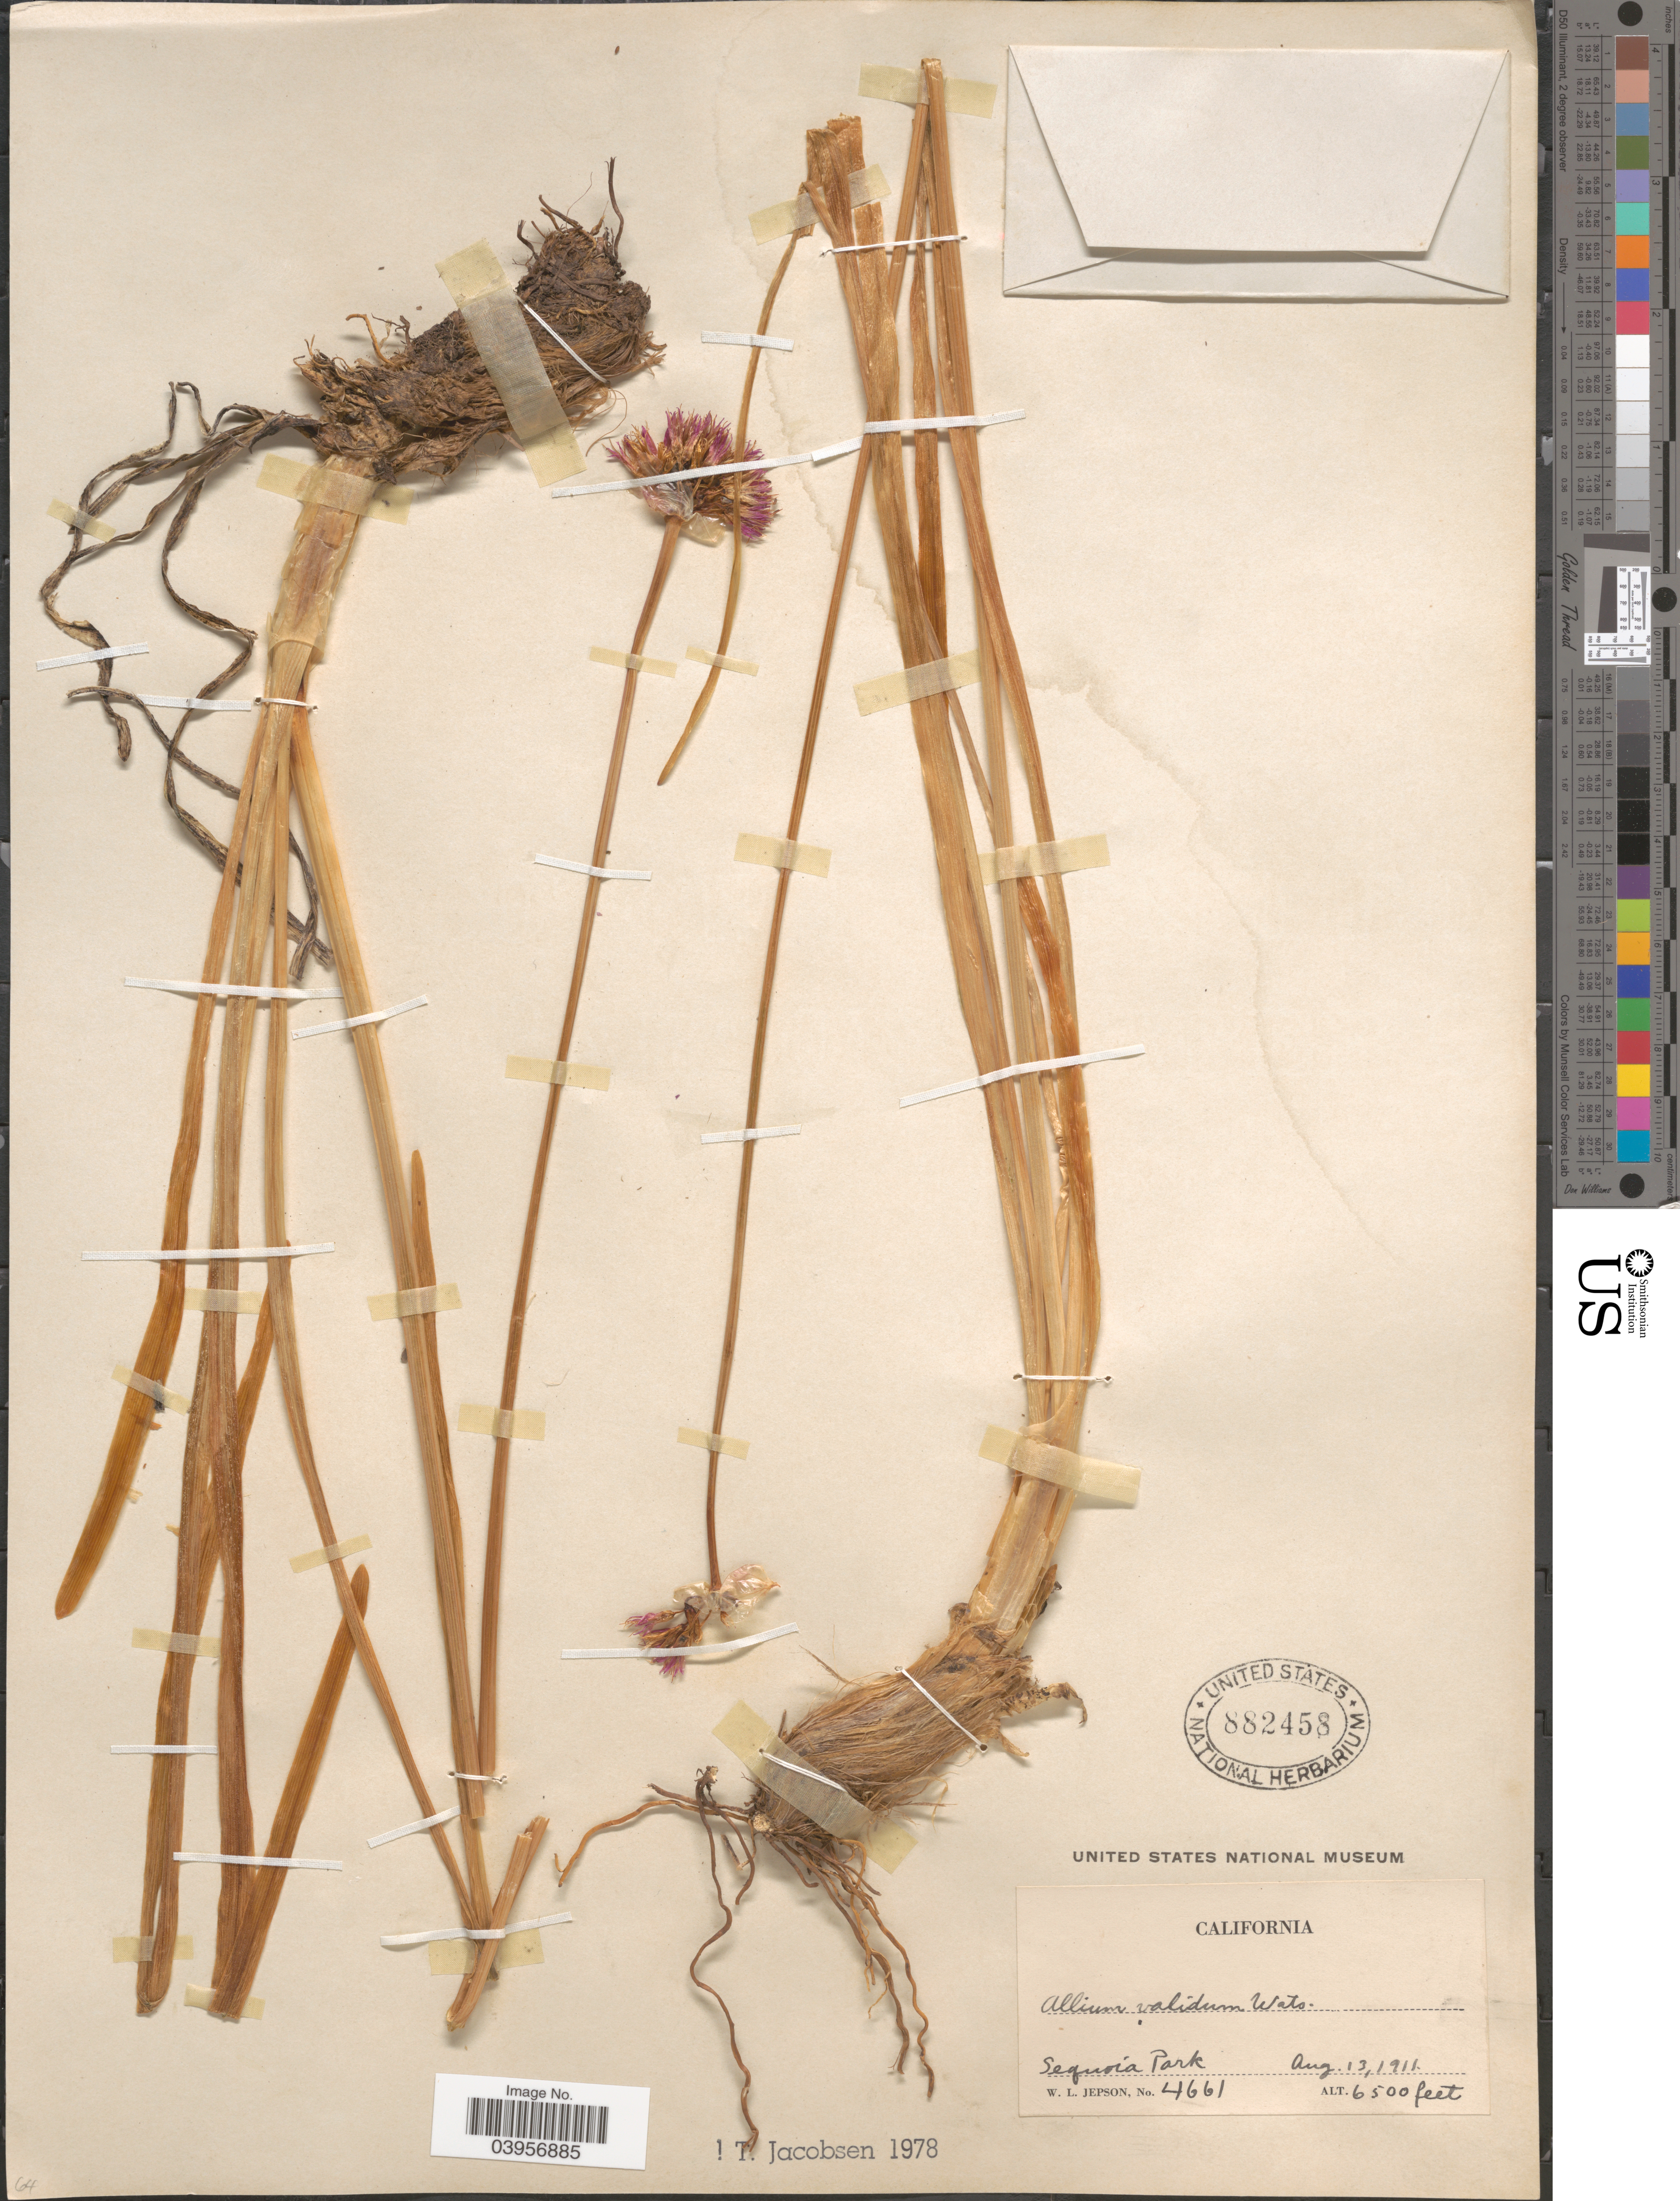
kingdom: Plantae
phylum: Tracheophyta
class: Liliopsida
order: Asparagales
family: Amaryllidaceae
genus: Allium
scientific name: Allium validum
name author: S. Watson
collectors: W. L. Jepson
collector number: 4661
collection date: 1911-08-13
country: United States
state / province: California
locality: Sequoia Park.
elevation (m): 1981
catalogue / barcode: US 882458